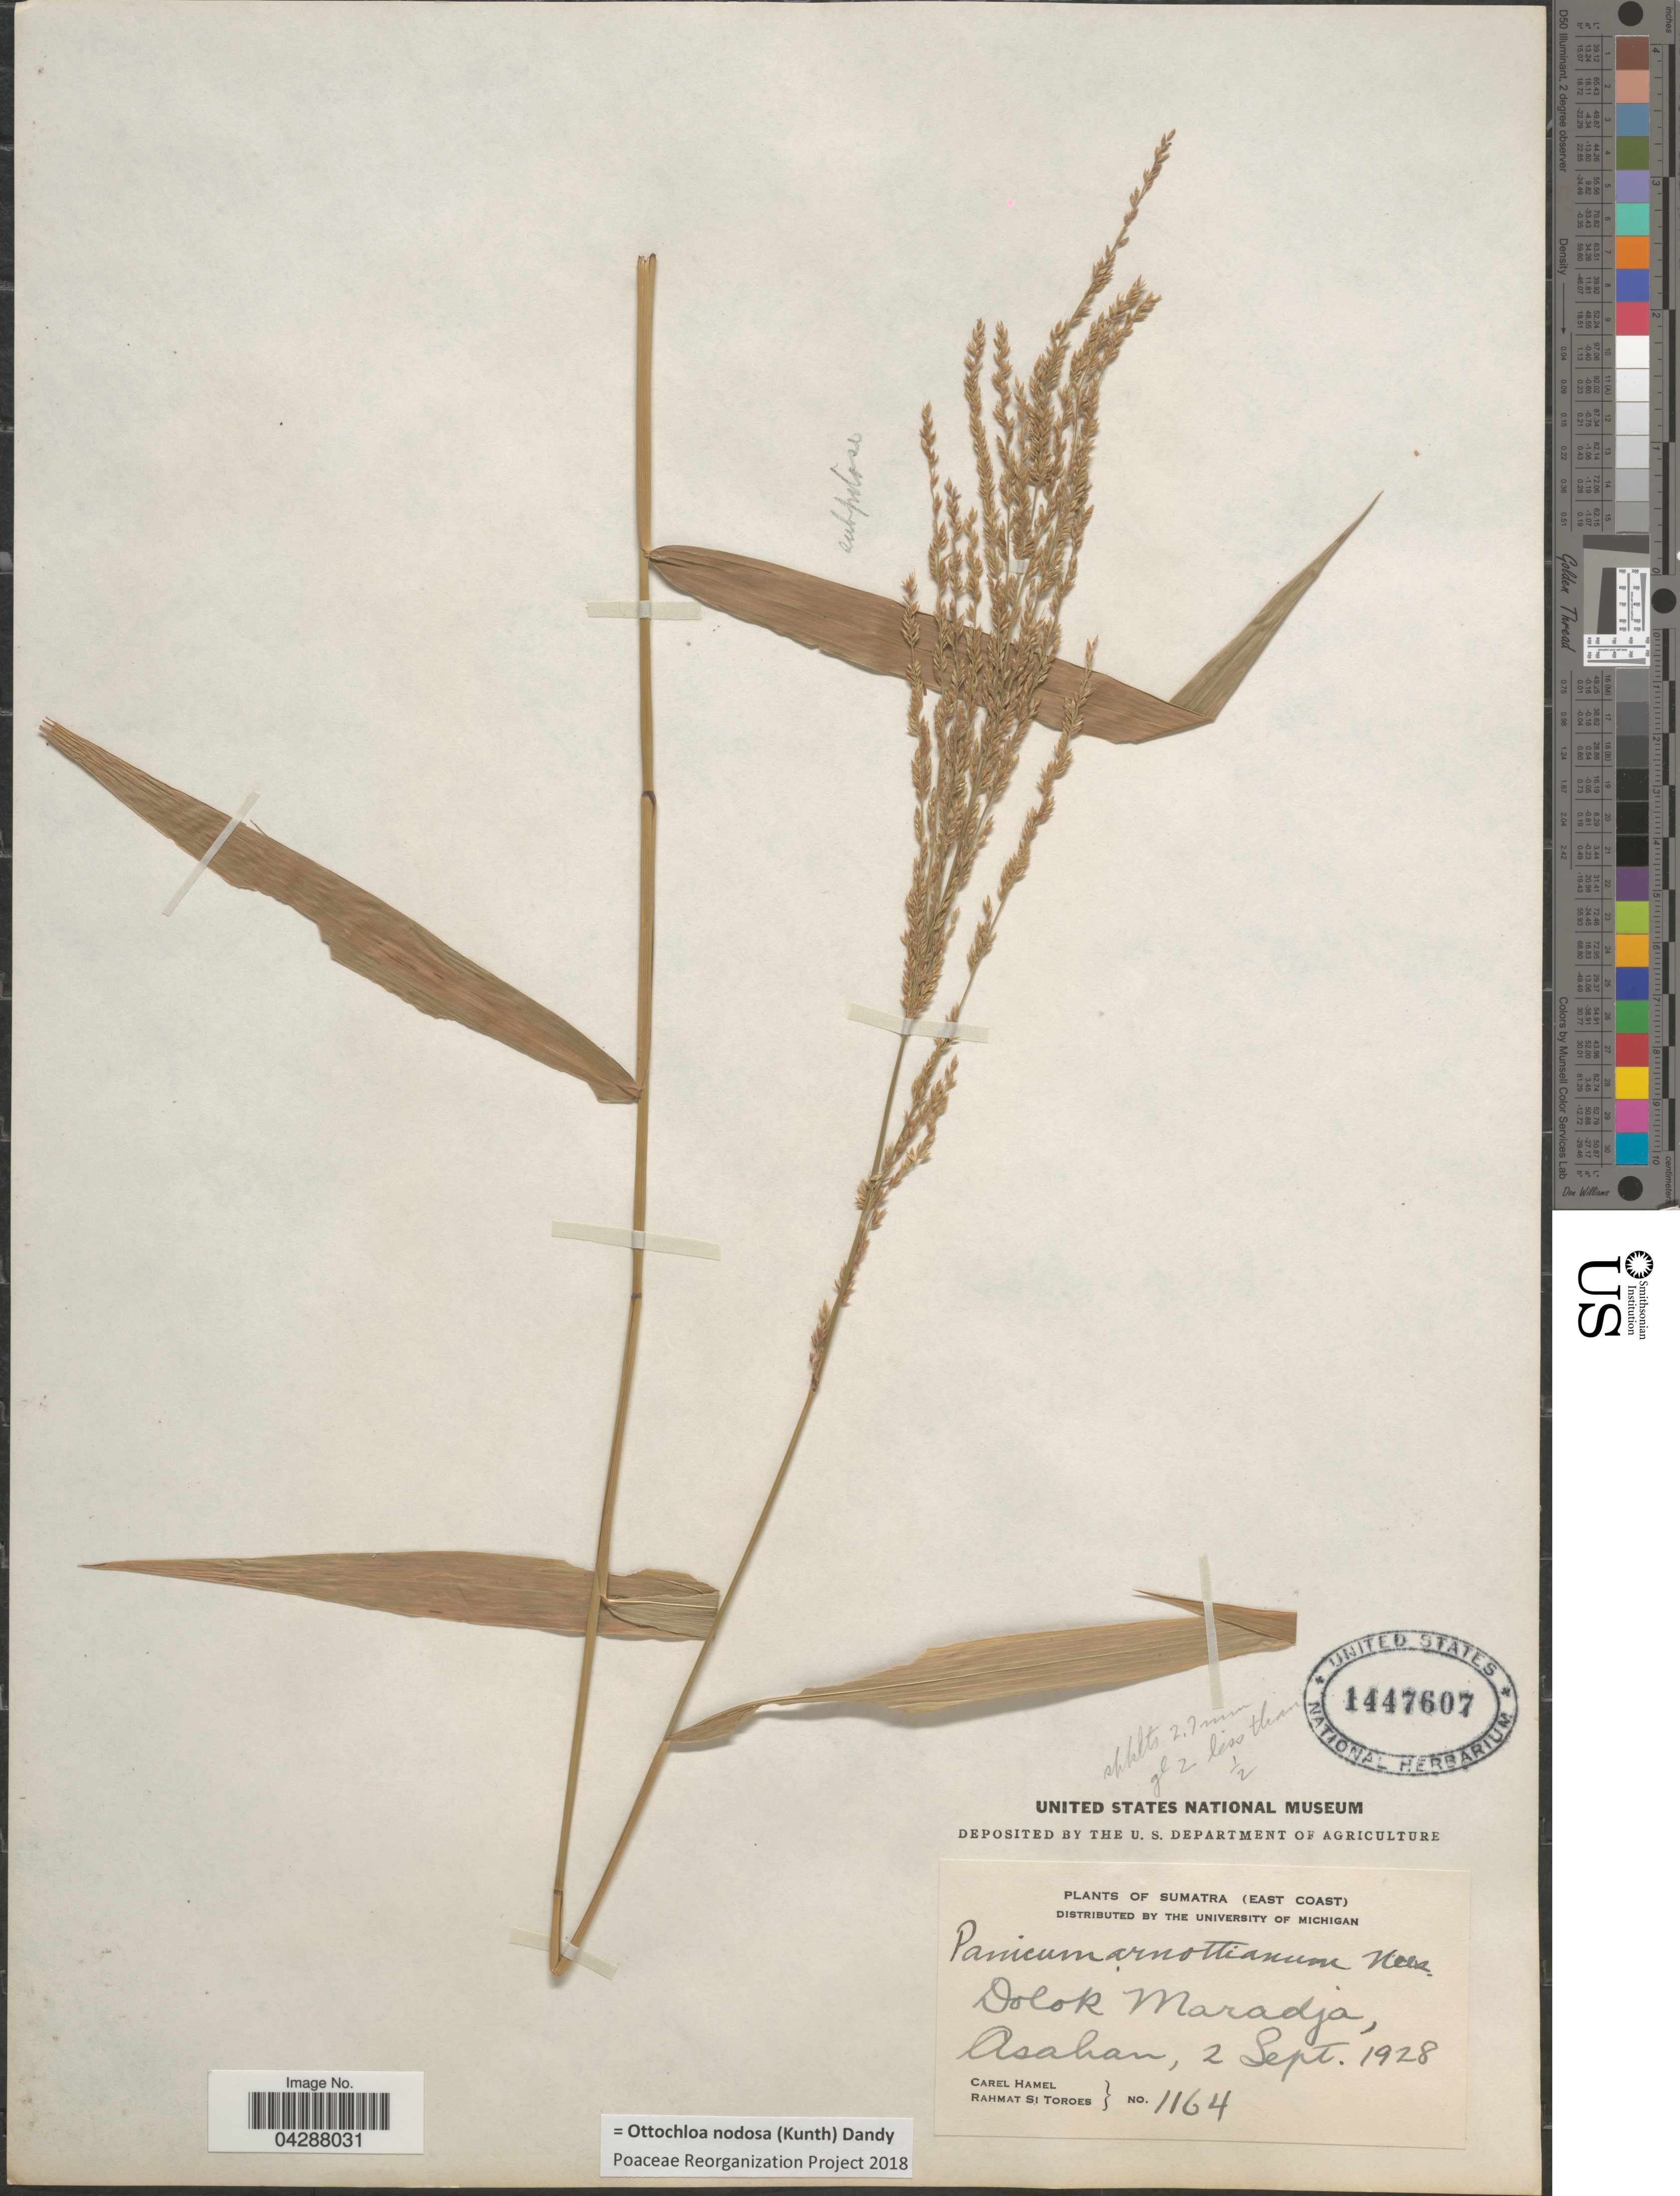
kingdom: Plantae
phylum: Tracheophyta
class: Liliopsida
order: Poales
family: Poaceae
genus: Ottochloa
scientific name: Ottochloa nodosa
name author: (Kunth) Dandy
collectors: C. Hamel & Rahmat Si Boeea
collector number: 1164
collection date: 1928-09-02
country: Indonesia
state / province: Sumatra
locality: Sumatra (East Coast). Dolok Maradja, Asahan.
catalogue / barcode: US 1447607